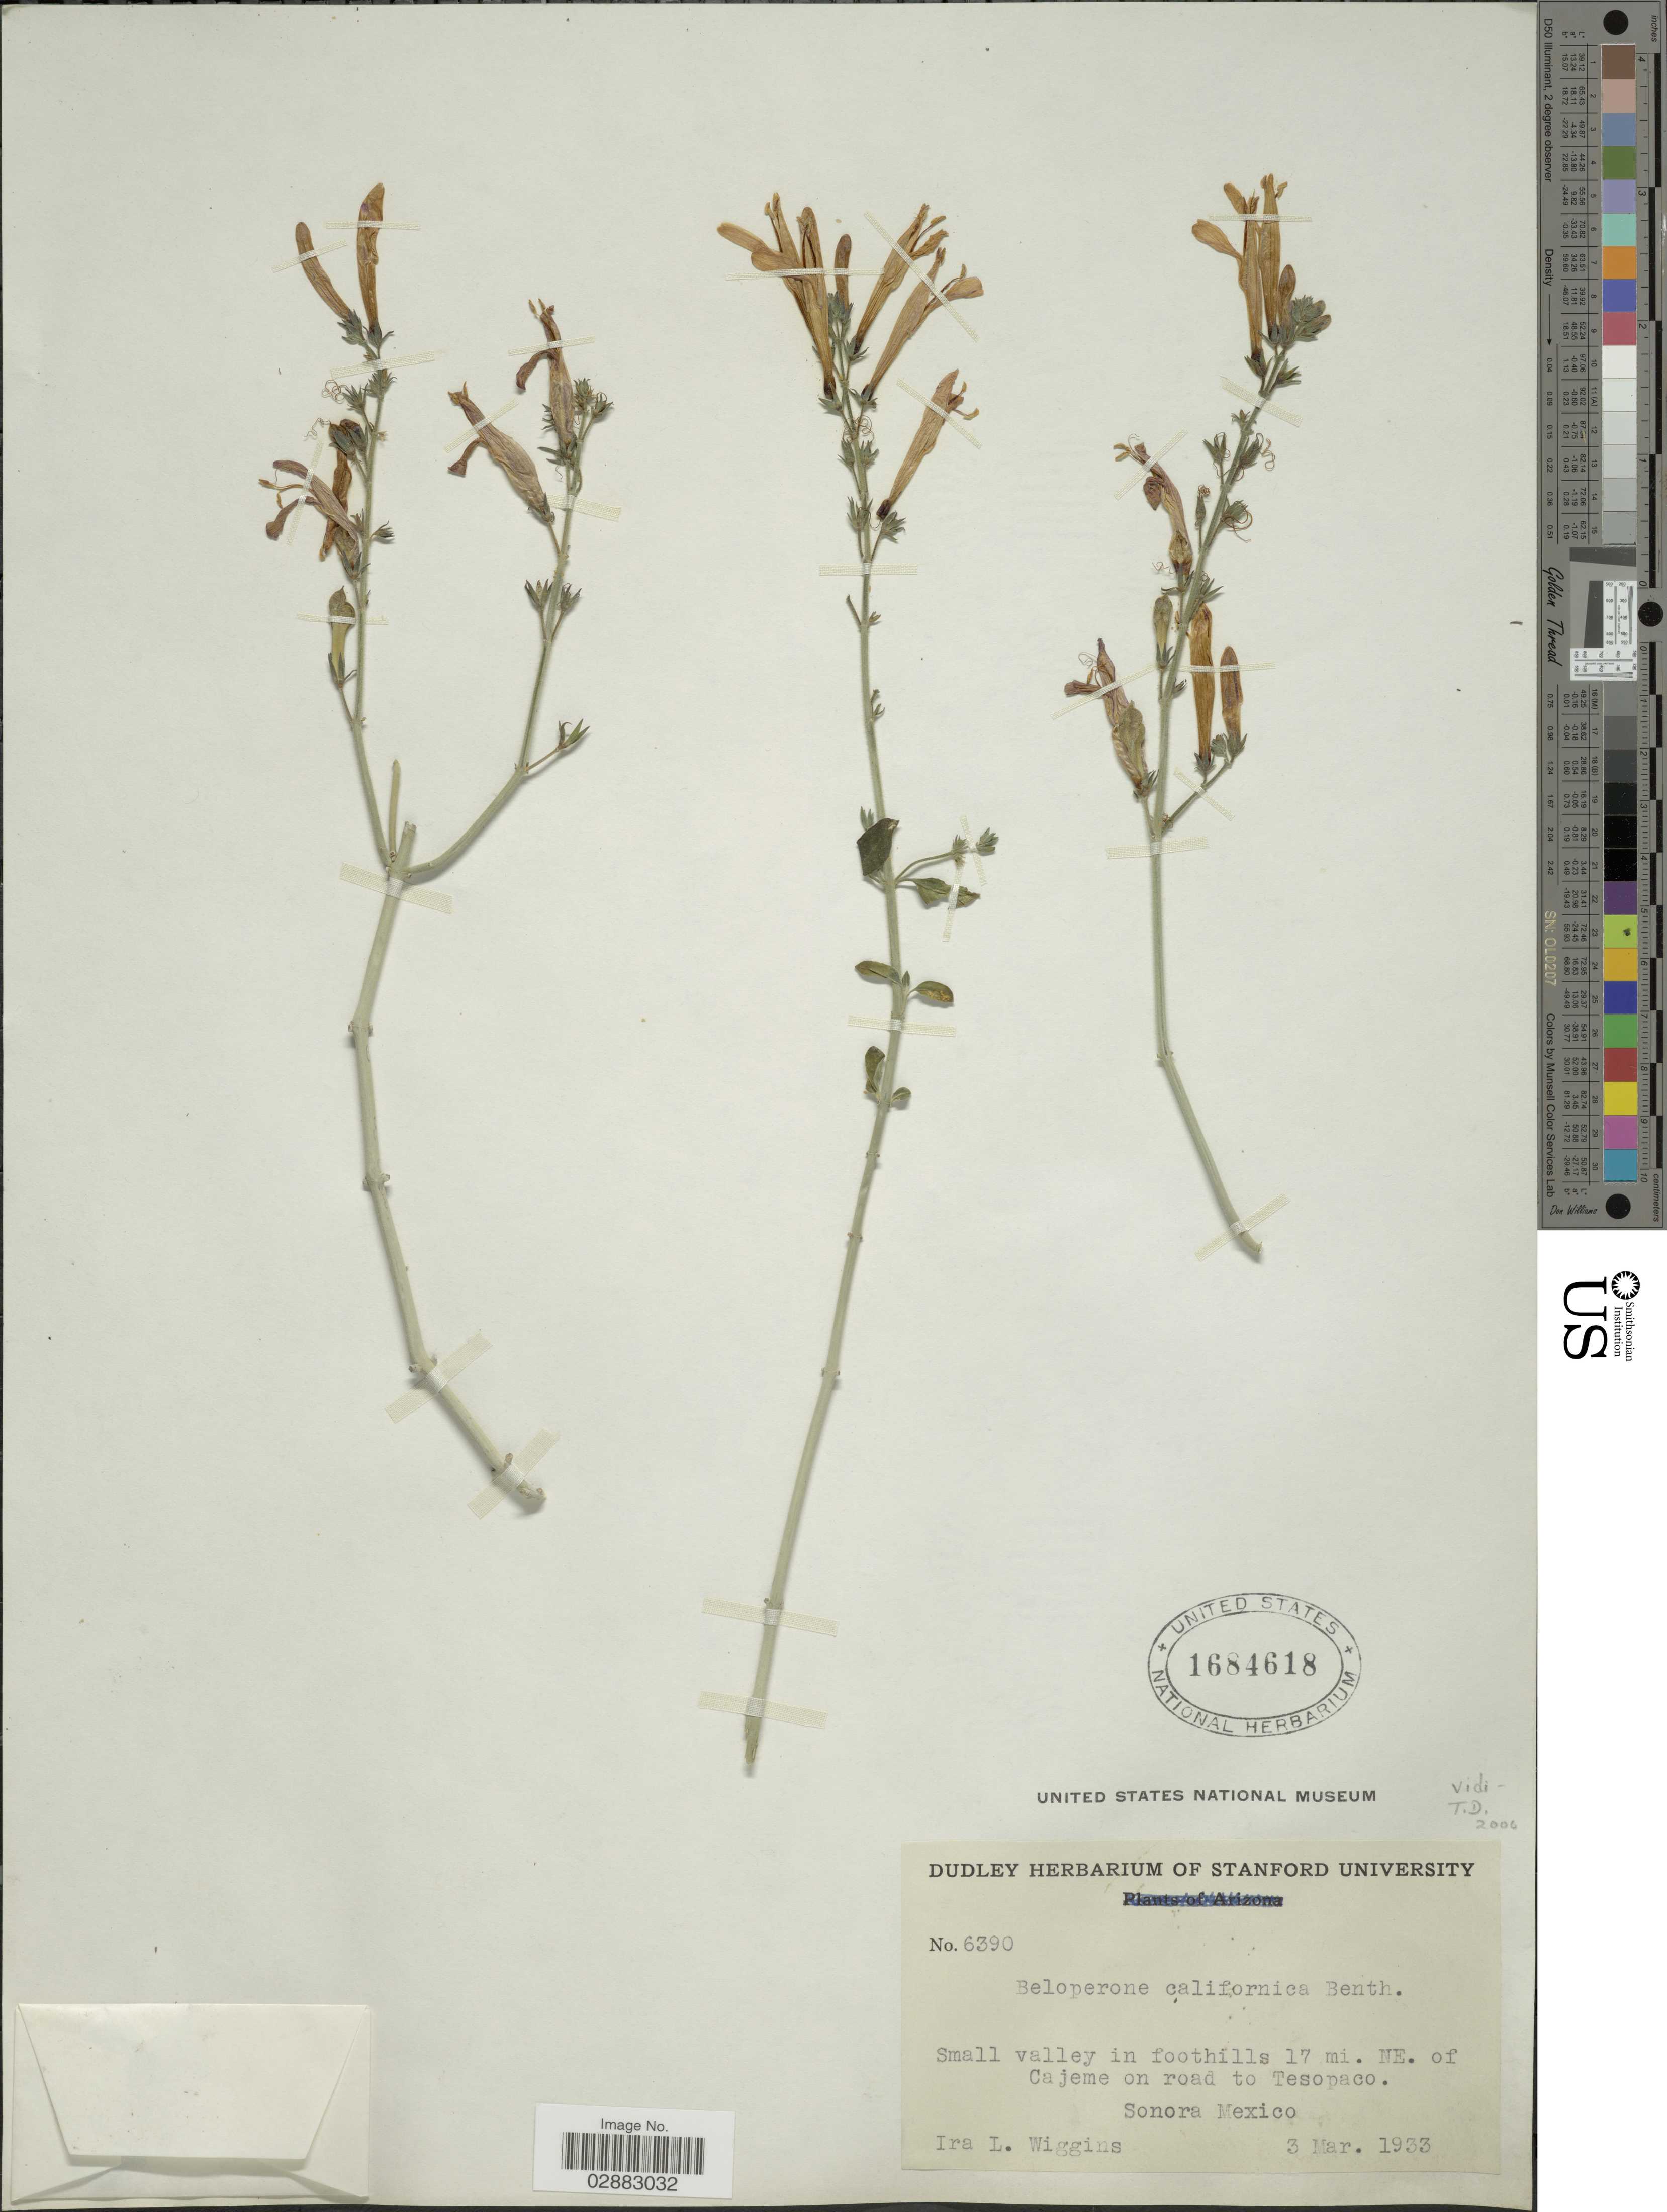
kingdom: Plantae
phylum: Tracheophyta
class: Magnoliopsida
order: Lamiales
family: Acanthaceae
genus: Beloperone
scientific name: Beloperone californica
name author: Benth.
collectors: I. L. Wiggins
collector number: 6390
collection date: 1933-03-03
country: Mexico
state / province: Sonora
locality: Small valley in foothills 17 mi. NE. of Cajeme on road to Tesopaco.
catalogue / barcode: US 1684618